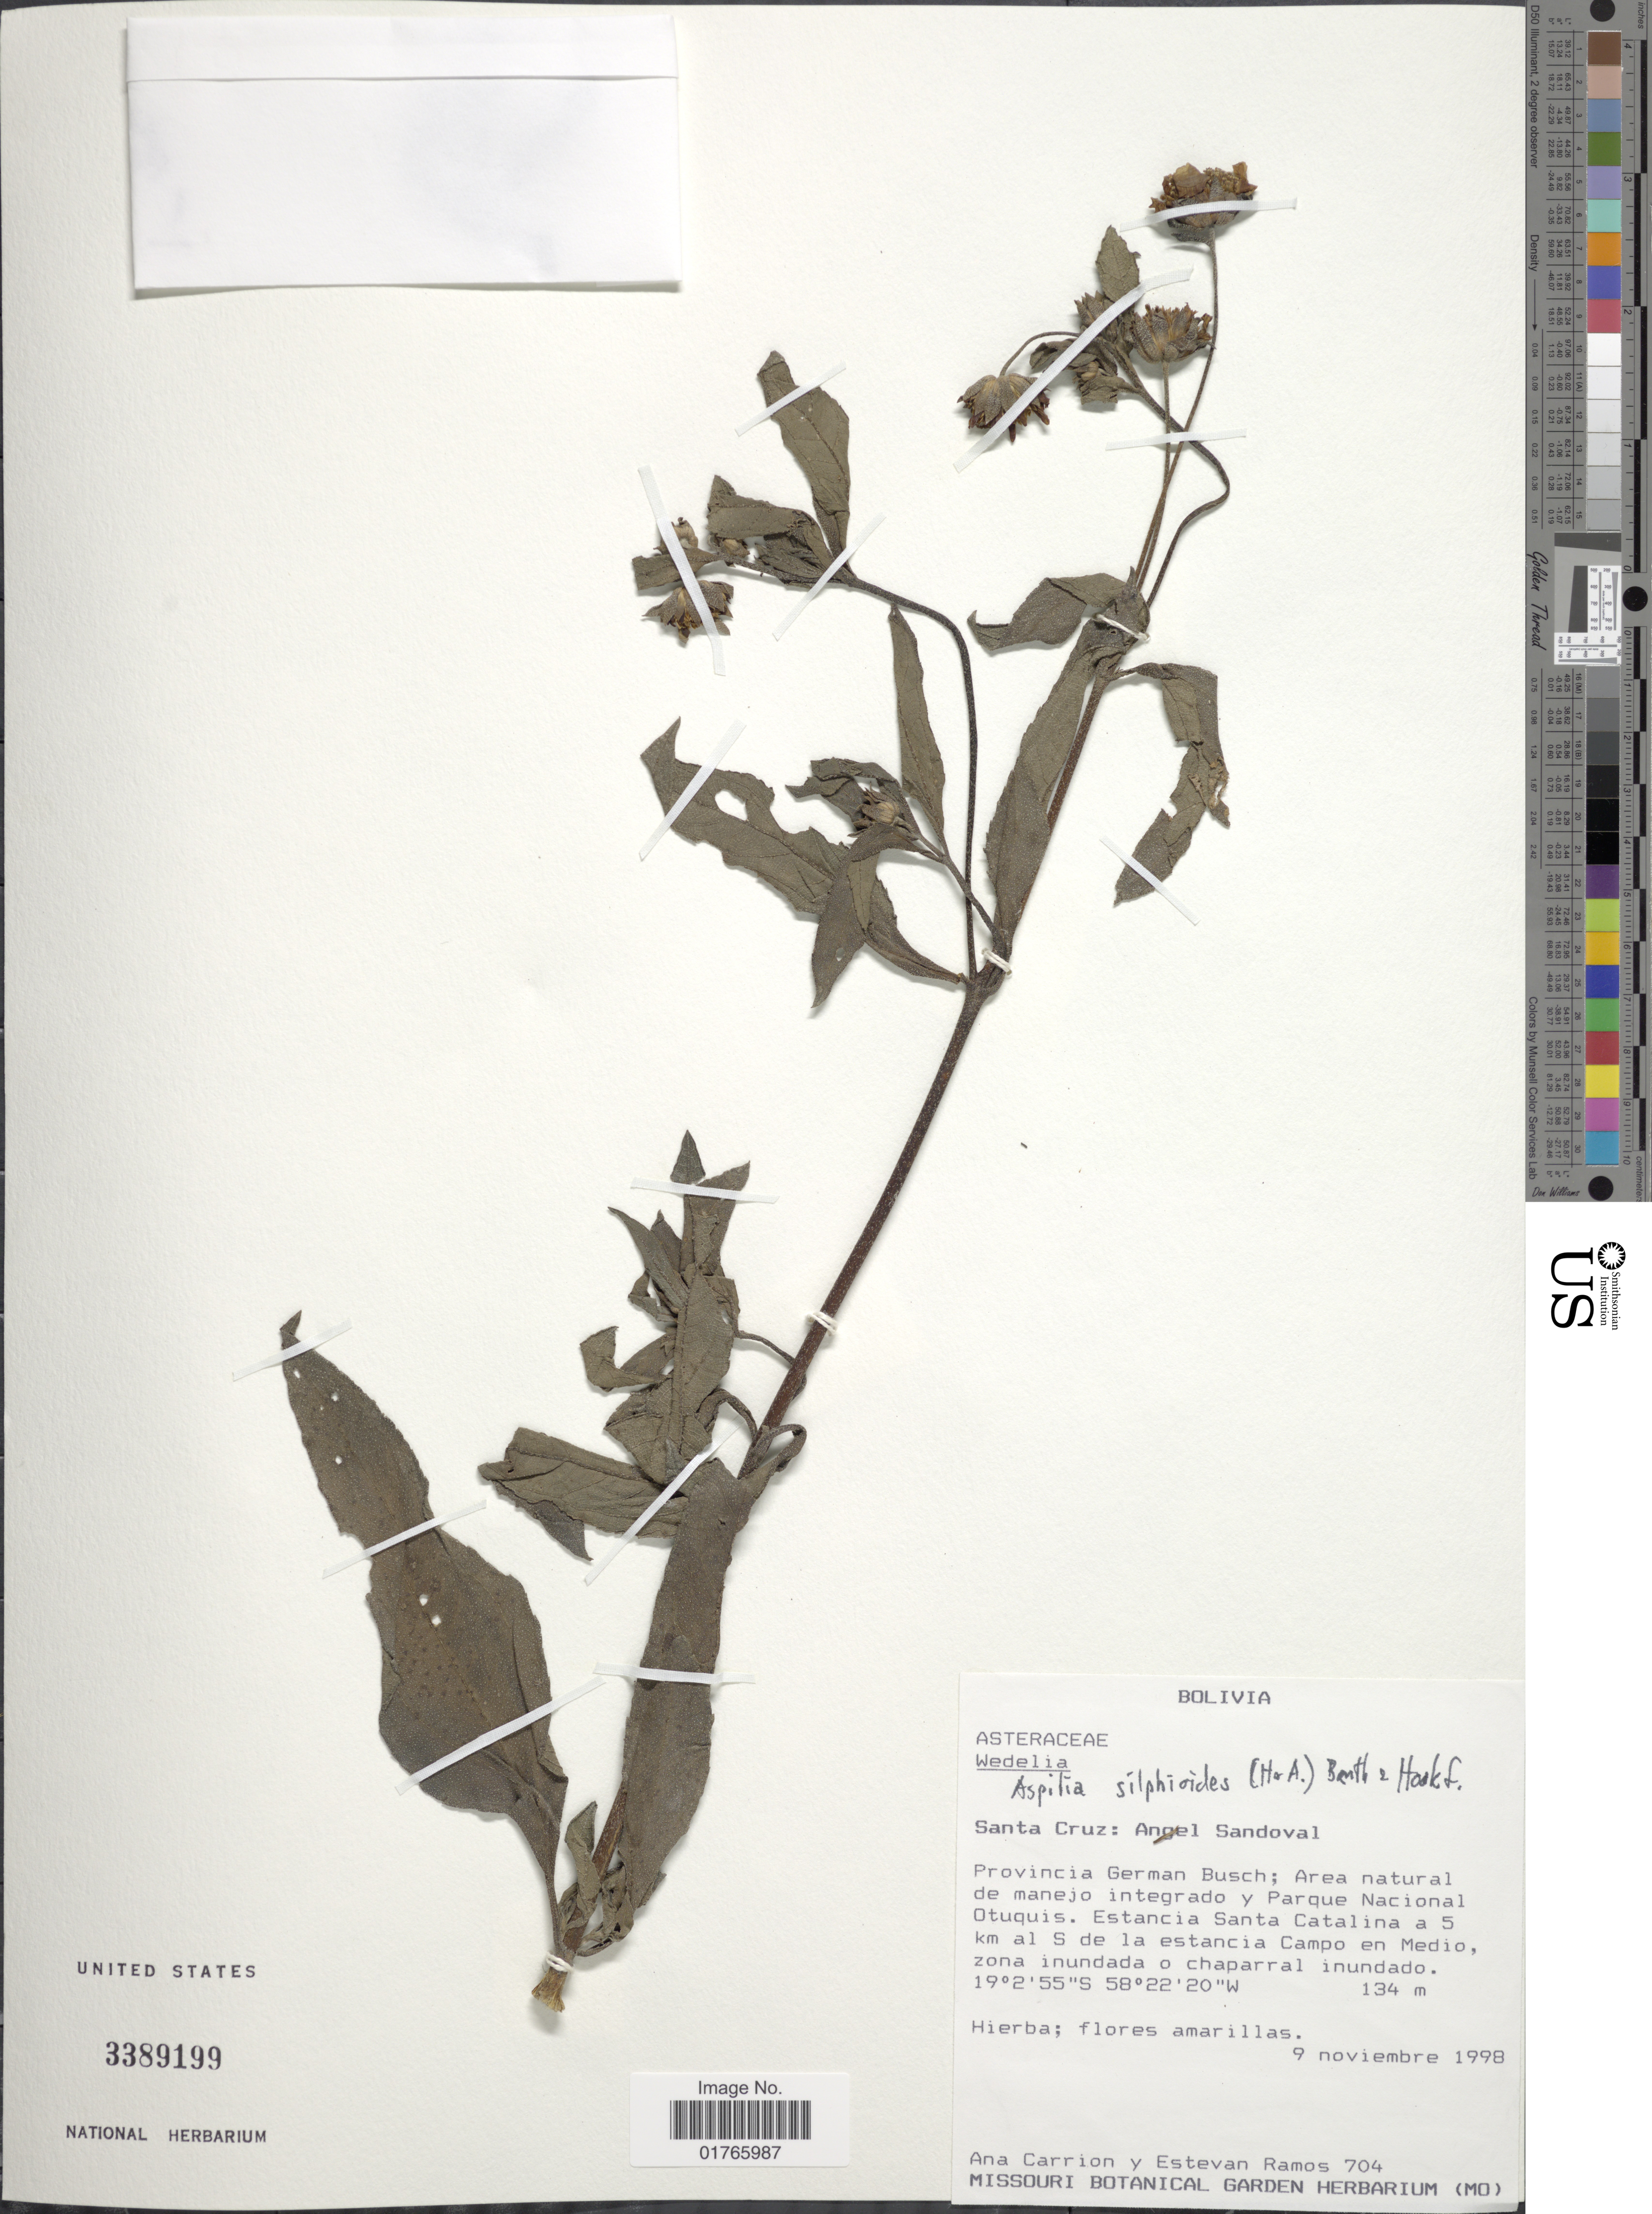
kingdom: Plantae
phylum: Tracheophyta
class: Magnoliopsida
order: Asterales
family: Asteraceae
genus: Aspilia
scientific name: Aspilia silphioides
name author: (Hook. & Arn.) Benth. ex Benth. & Hook. f.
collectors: A. Carrion & E. Ramos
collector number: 704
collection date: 1998-11-09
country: Bolivia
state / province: Santa Cruz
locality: Angel Sandoval, Provincia German Busch, Area natural de manejo integrado y Parque Nacional Otuquis, Estancia Santa Catalina a 5 km al S de la estancia Campo en Medio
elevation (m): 134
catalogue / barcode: US 3389199